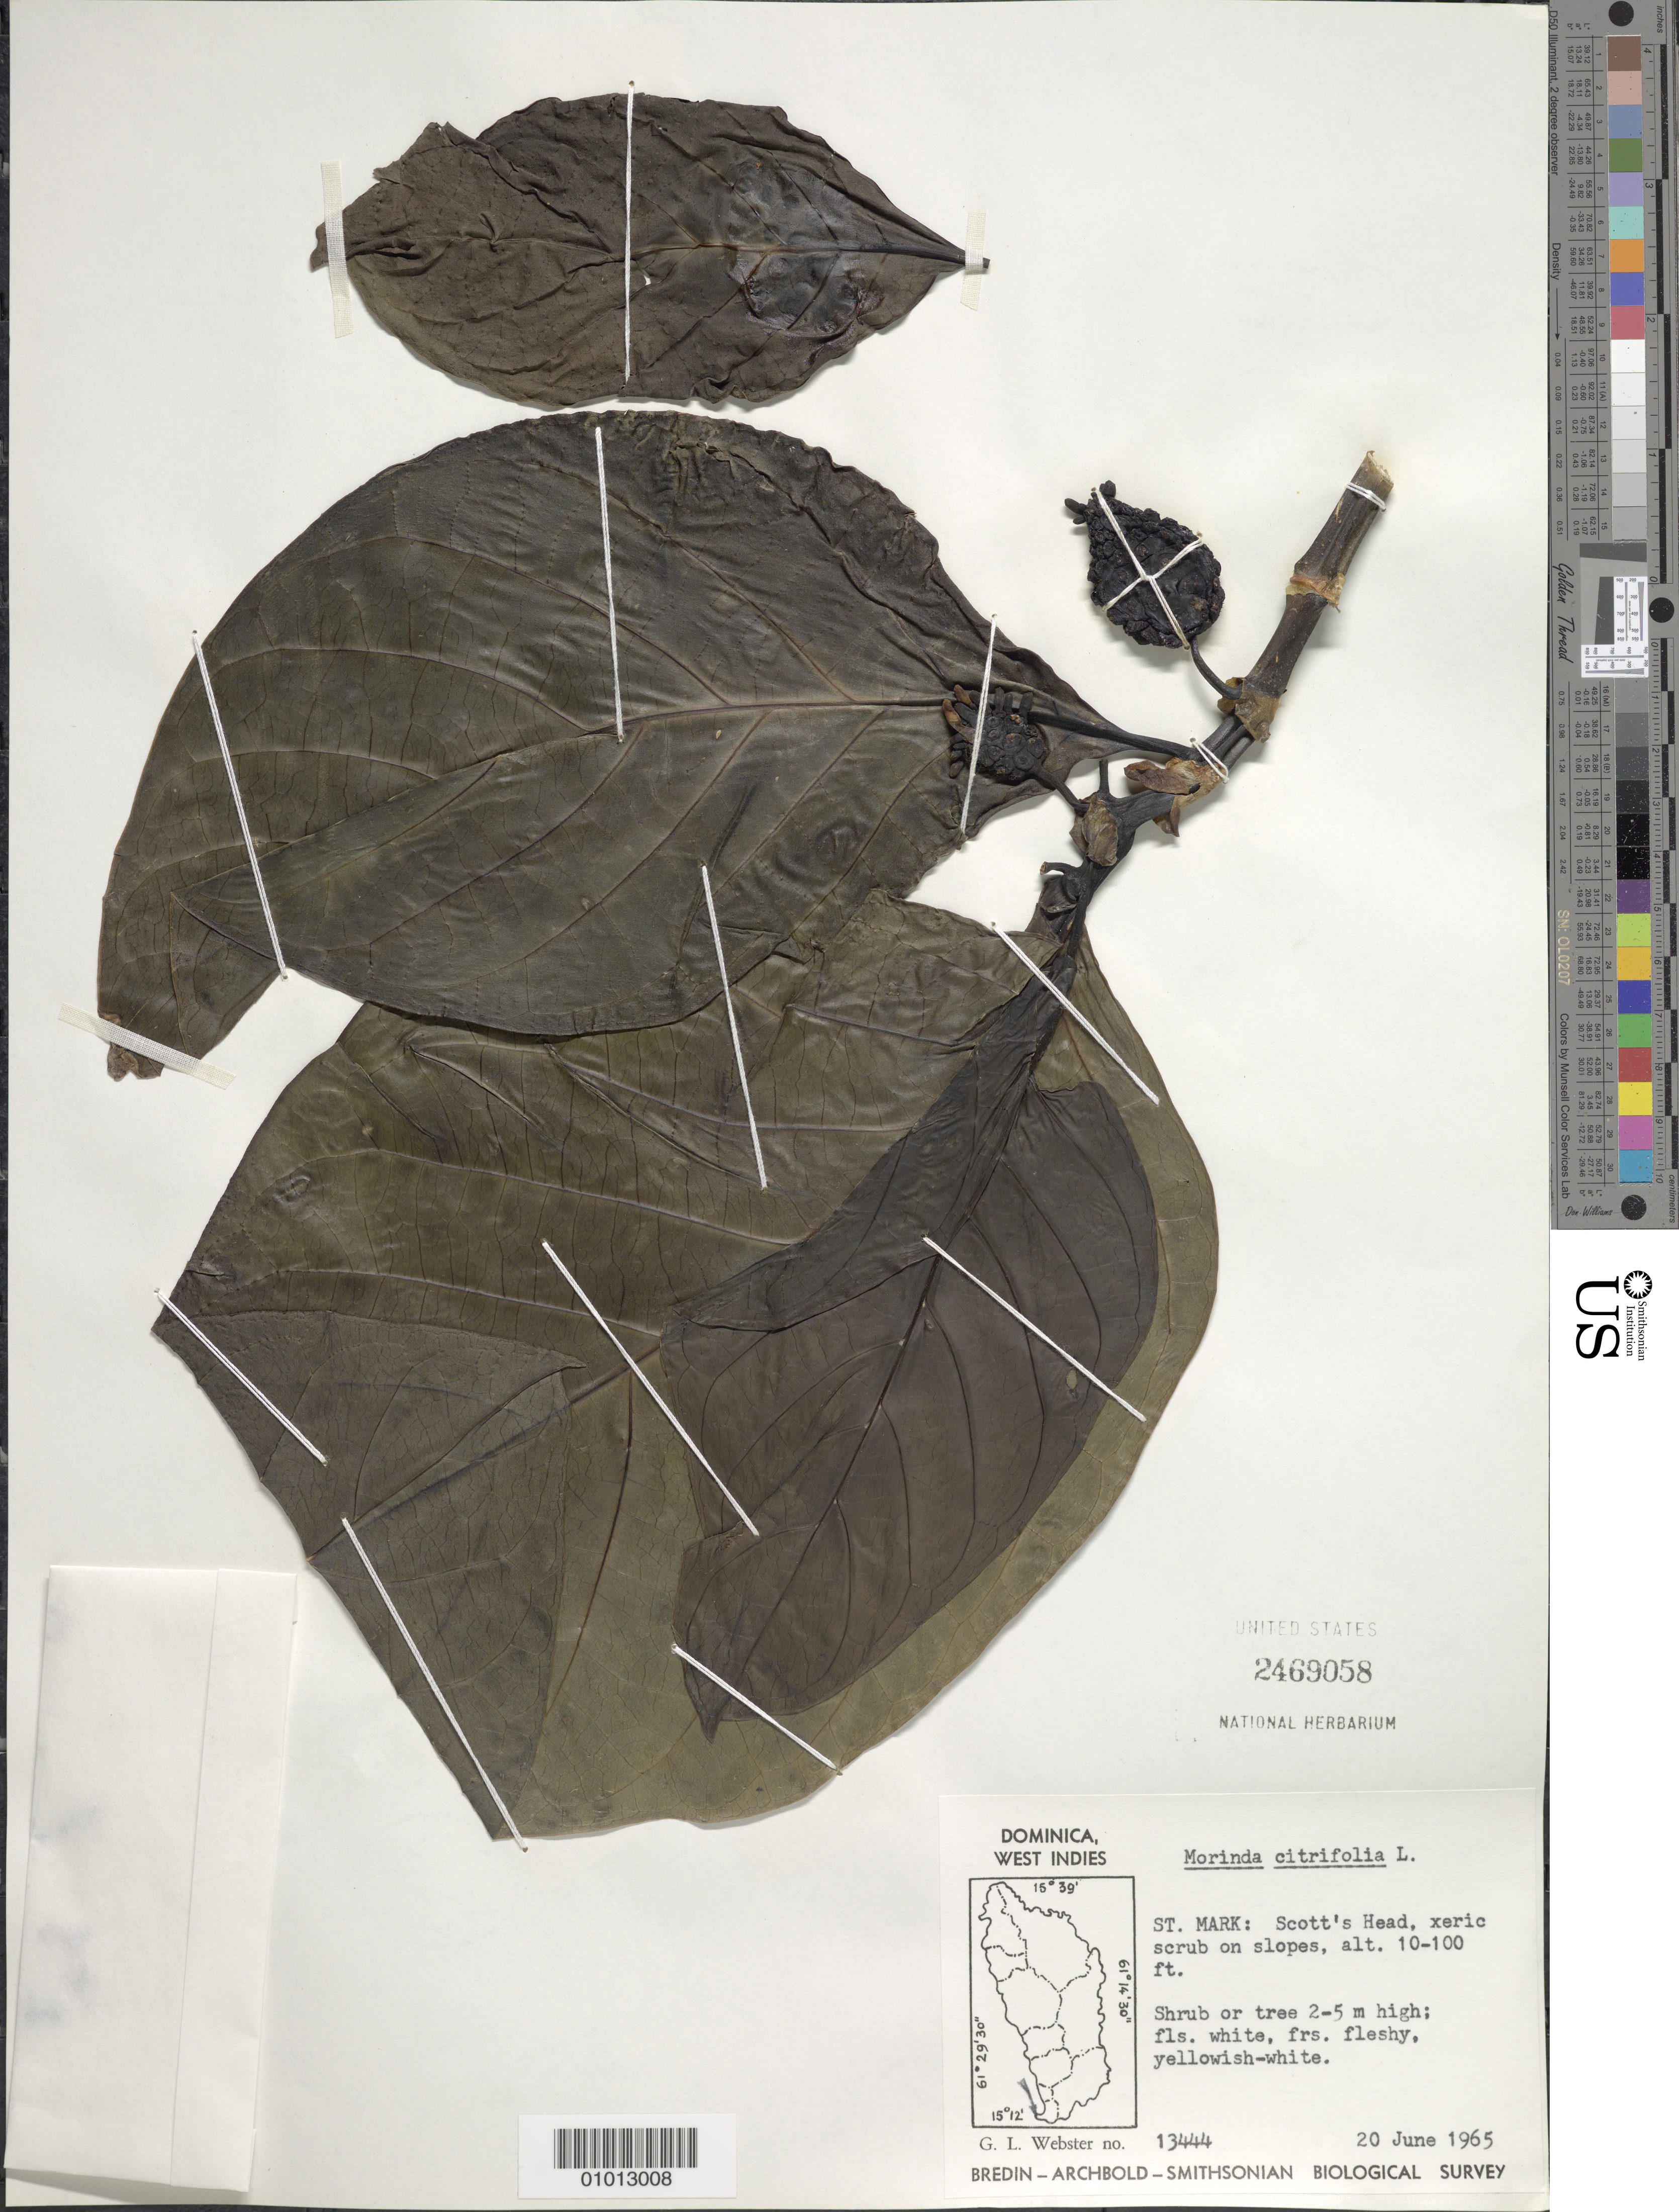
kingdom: Plantae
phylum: Tracheophyta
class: Magnoliopsida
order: Gentianales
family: Rubiaceae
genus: Morinda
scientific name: Morinda citrifolia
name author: L.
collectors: G. L. Webster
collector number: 13444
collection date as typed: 20 Jun 1965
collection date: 1965-06-20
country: Dominica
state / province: St. Mark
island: Dominica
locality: Scott's Head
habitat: Xeric scrub on slopes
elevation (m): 3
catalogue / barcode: US 2469058